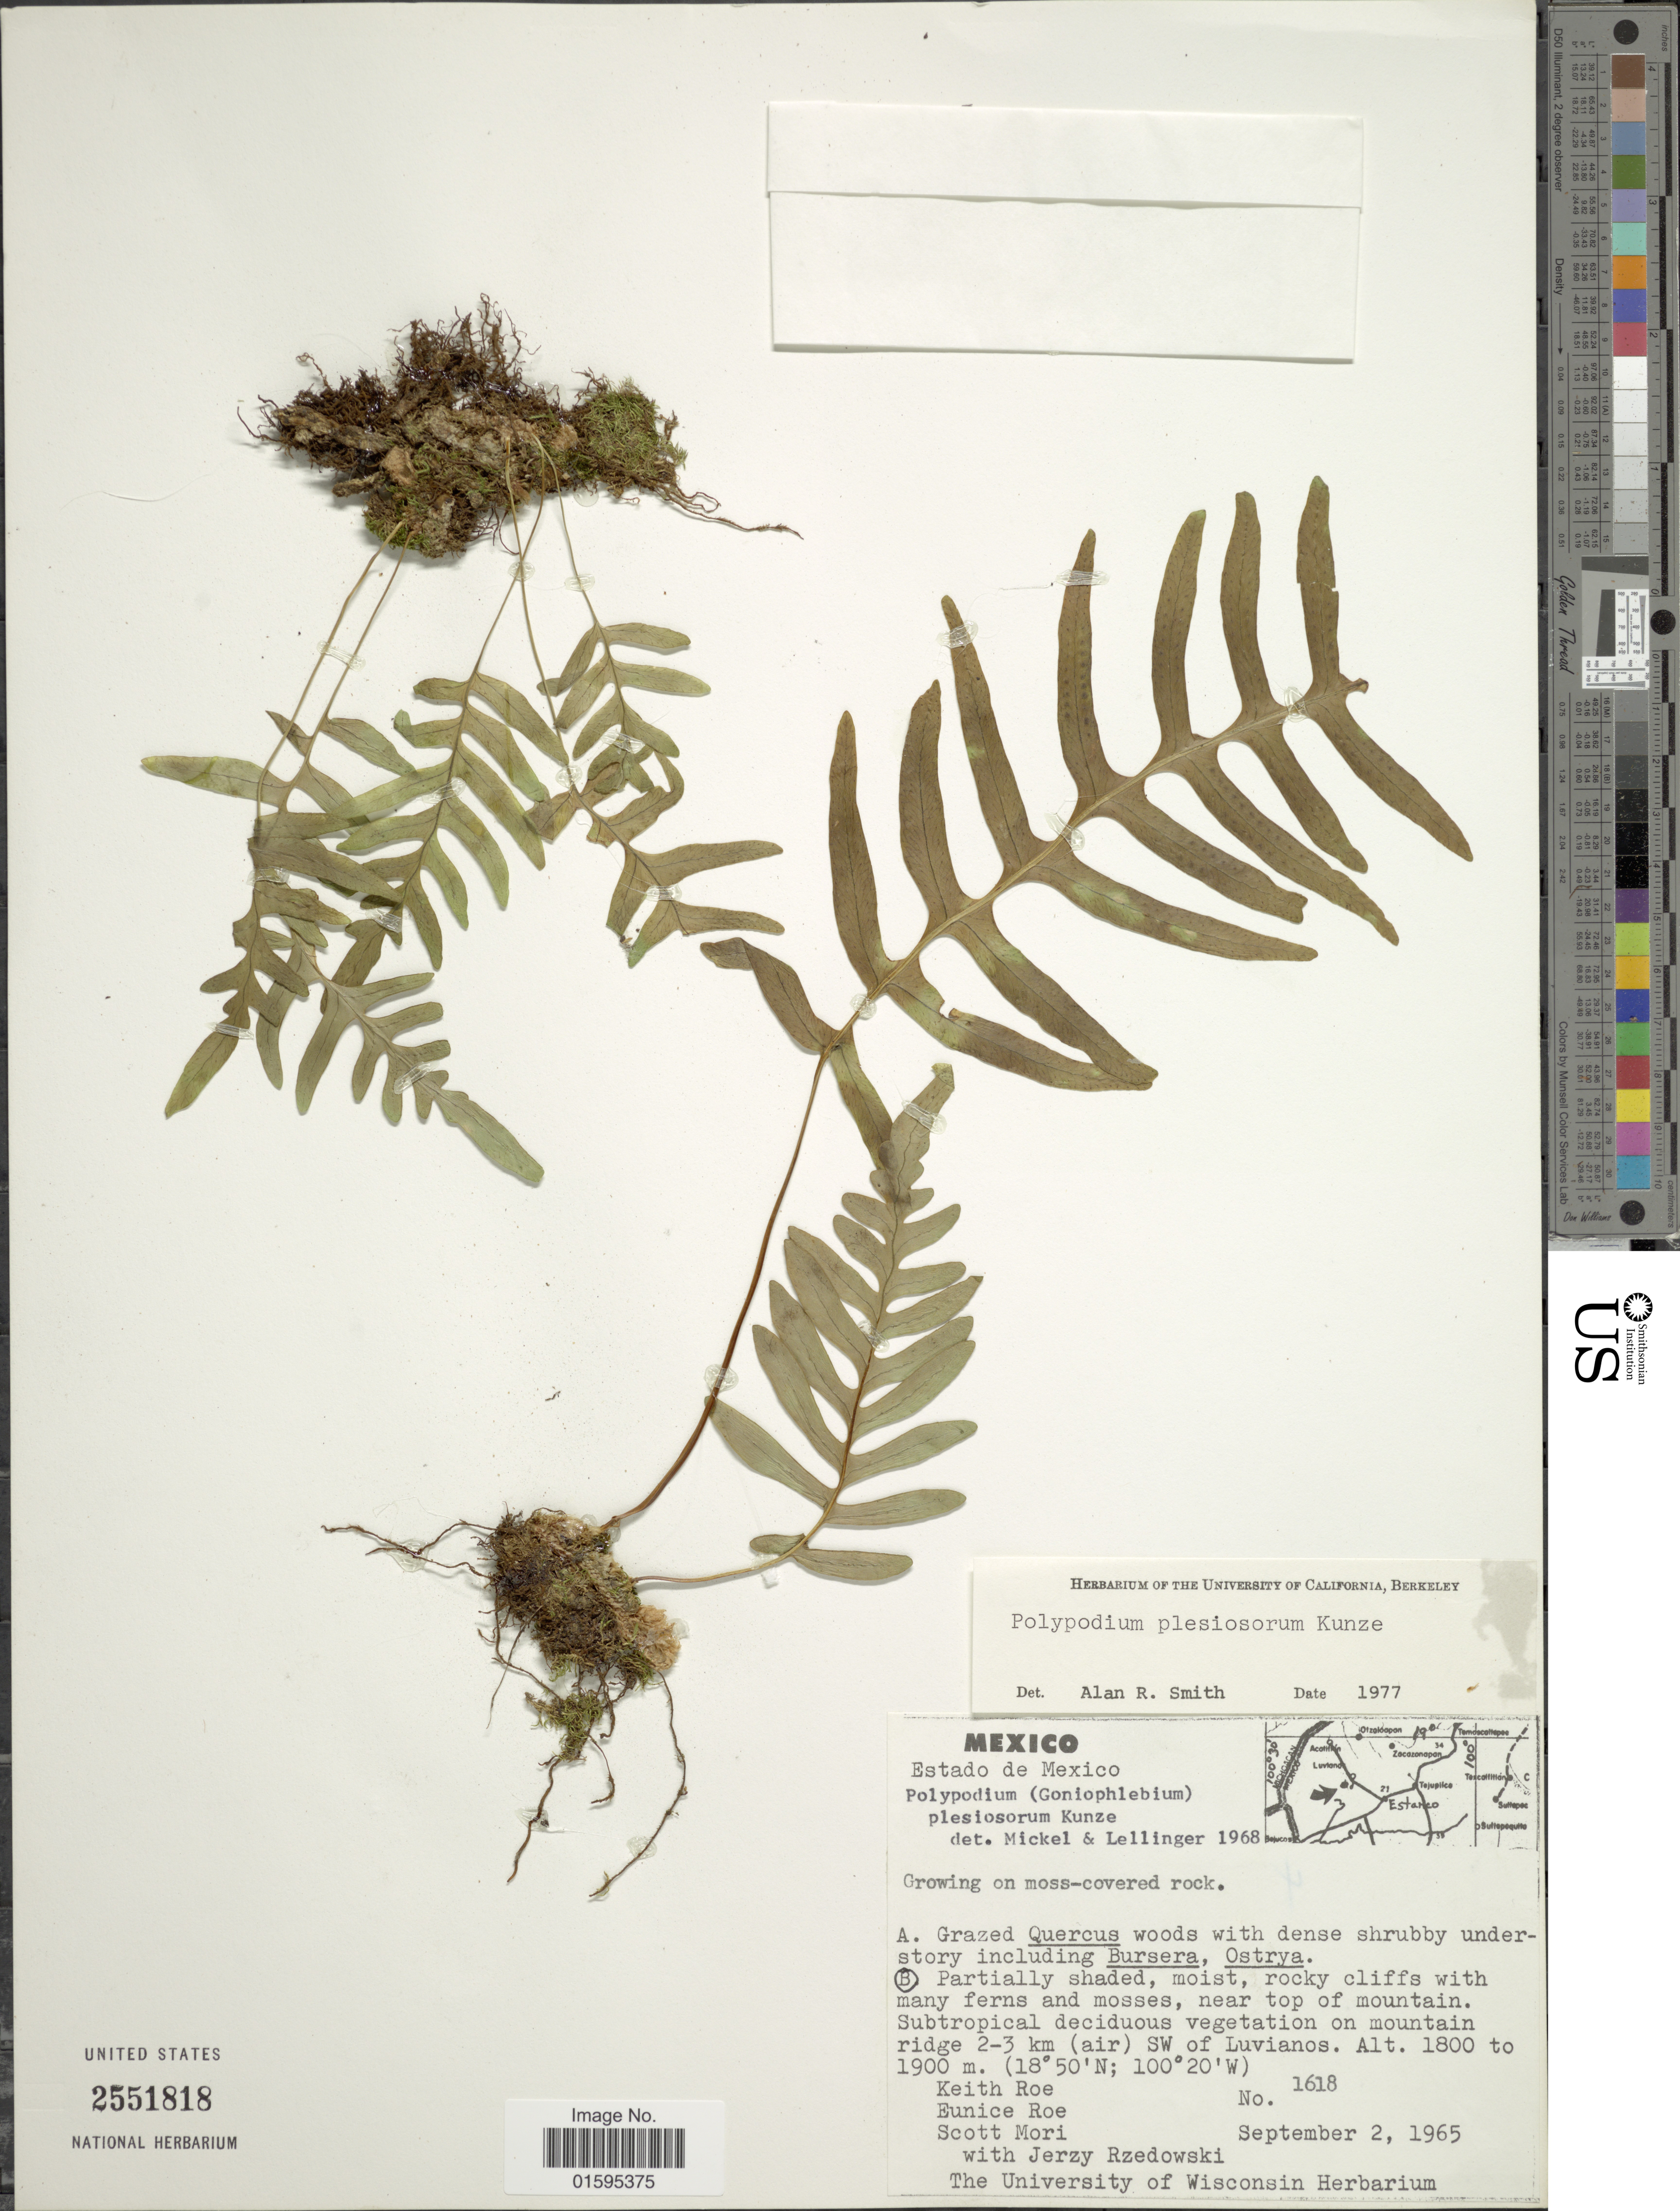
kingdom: Plantae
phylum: Tracheophyta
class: Polypodiopsida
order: Polypodiales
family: Polypodiaceae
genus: Polypodium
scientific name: Polypodium plesiosorum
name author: Kunze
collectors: K. E. Roe, E. Roe & S. Mori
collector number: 1618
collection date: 1965-09-02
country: Mexico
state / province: México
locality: Partially shaded, moist, rocky cliffs with many ferns and mosses, near top of mountain, Subtropical deciduous vegetation on mountain ridge 2-3 km (air) SW of Luvianos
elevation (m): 1800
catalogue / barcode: US 2551818